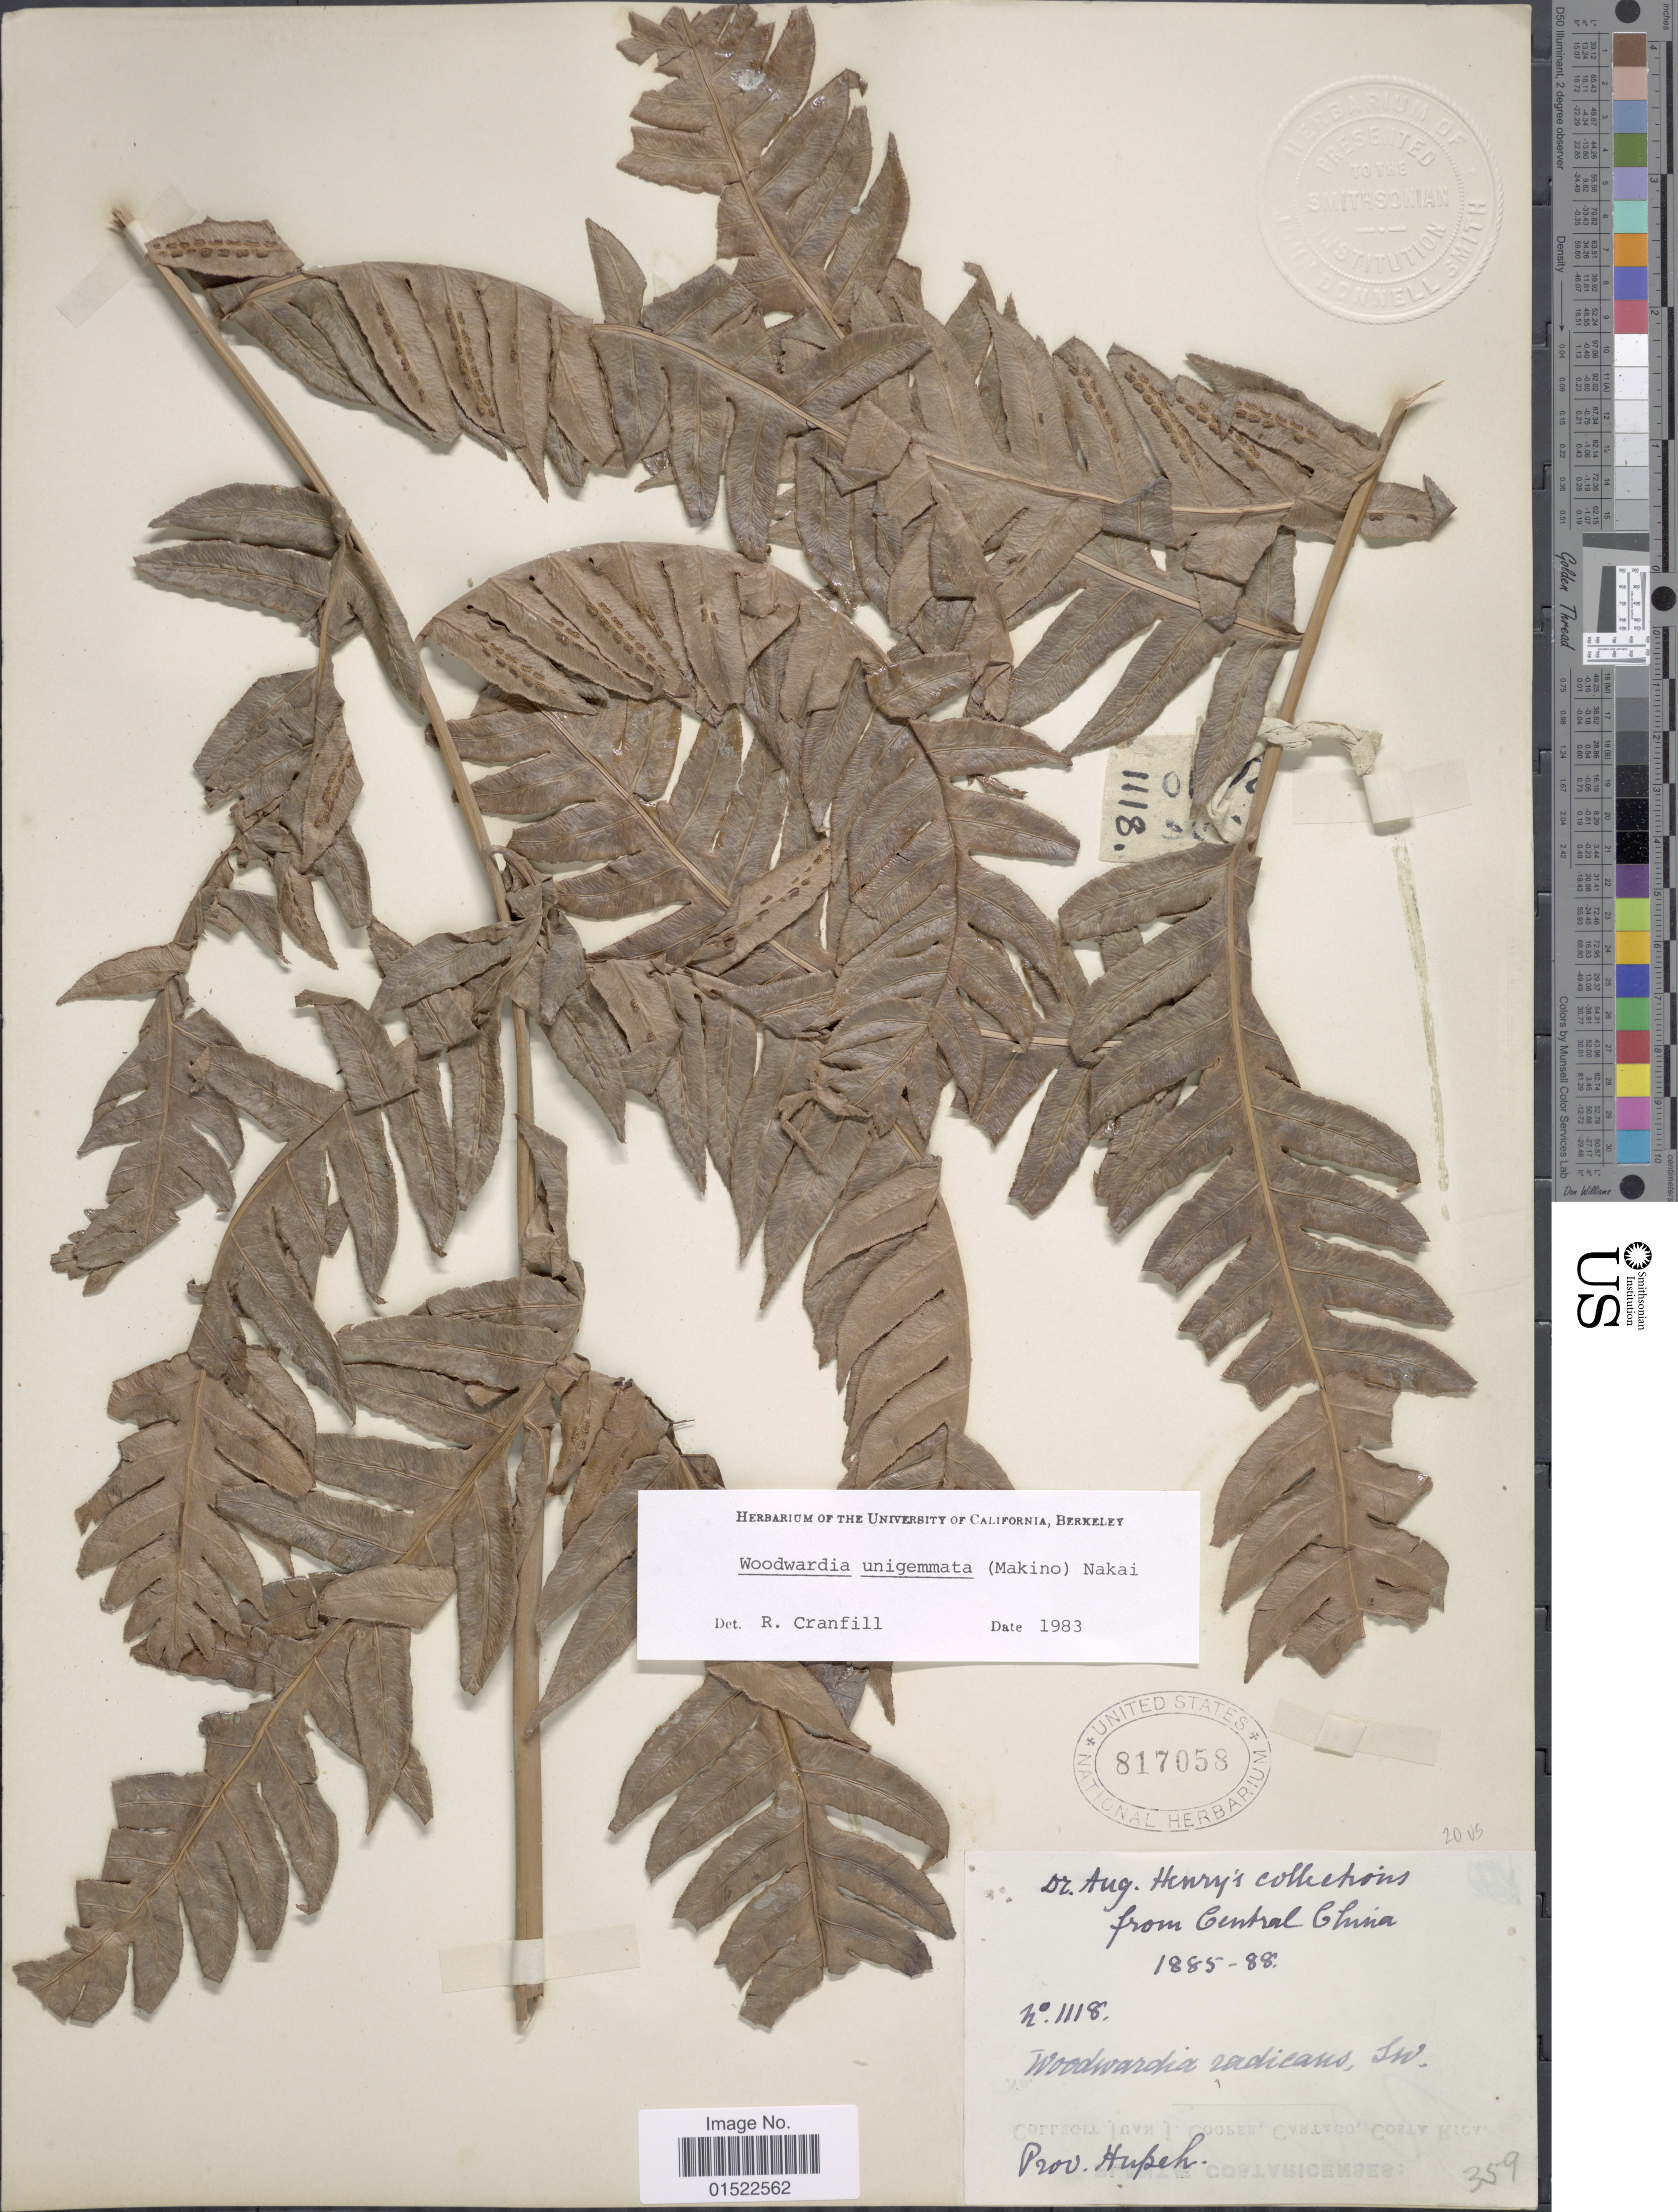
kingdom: Plantae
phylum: Tracheophyta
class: Polypodiopsida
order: Polypodiales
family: Blechnaceae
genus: Woodwardia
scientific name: Woodwardia unigemmata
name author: (Makino) Nakai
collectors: A. Henry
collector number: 1118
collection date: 1885/1888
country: China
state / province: Hubei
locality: Hupeh, Central China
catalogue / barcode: US 817058